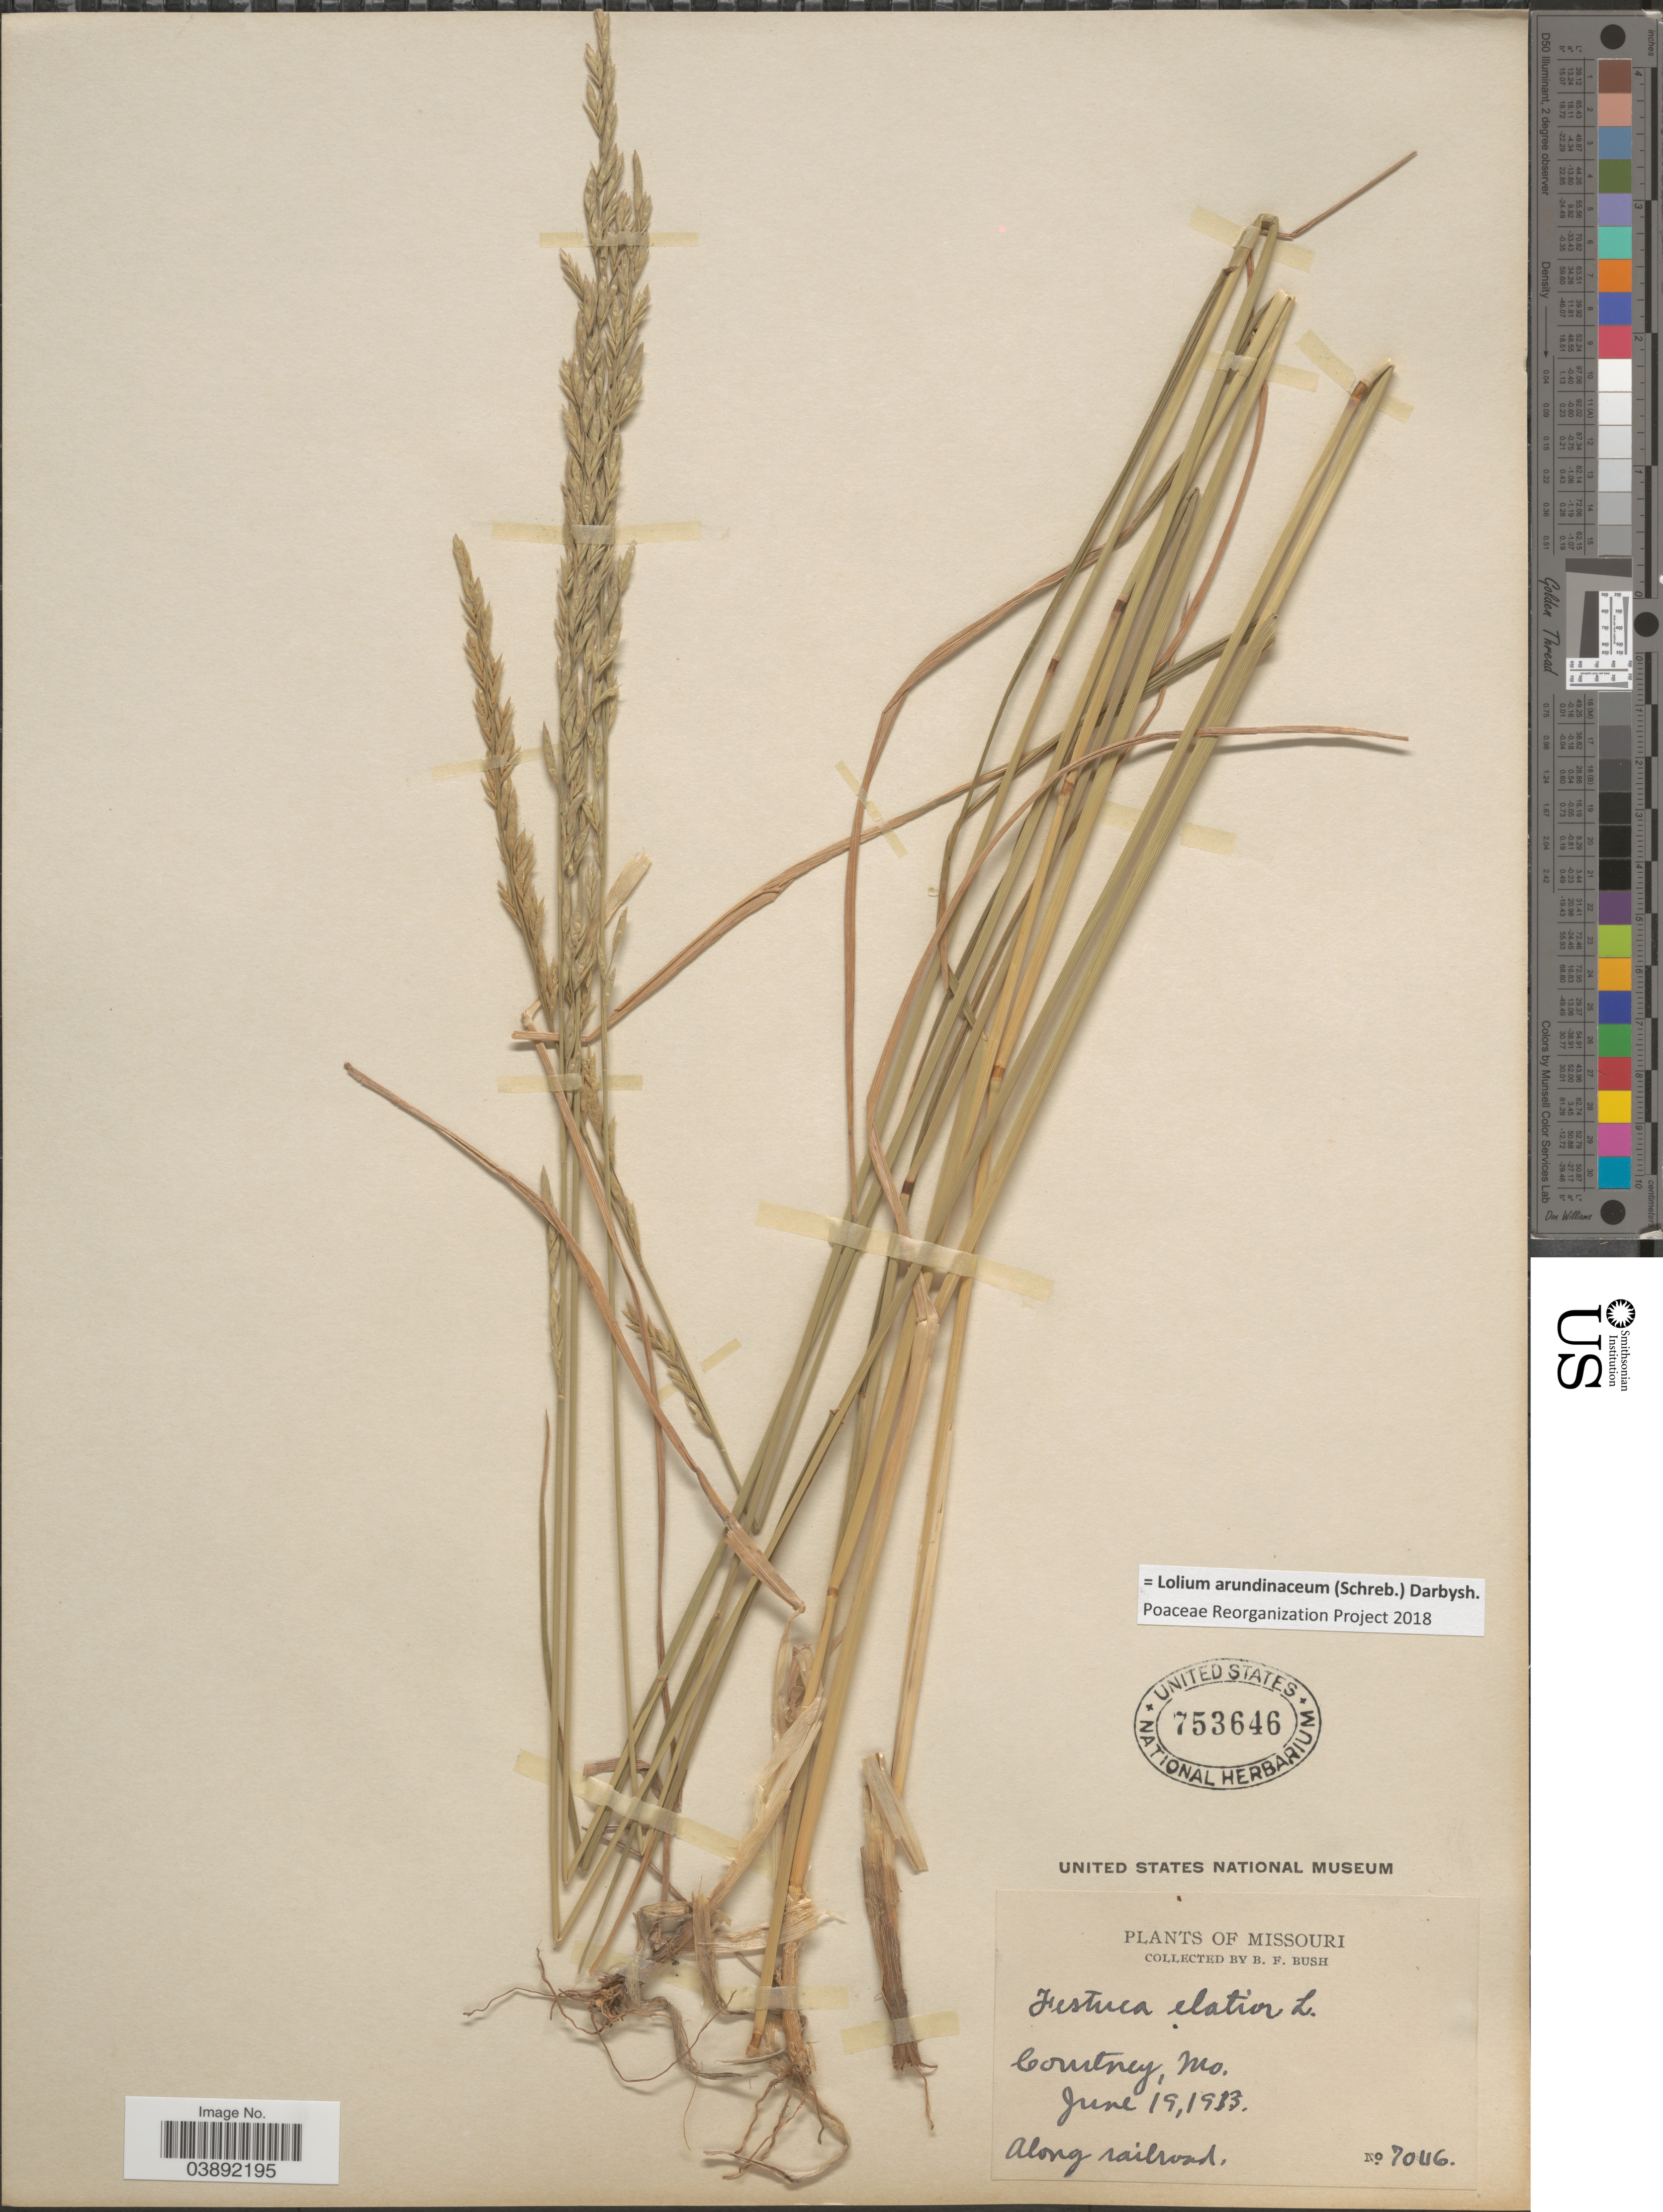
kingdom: Plantae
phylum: Tracheophyta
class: Liliopsida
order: Poales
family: Poaceae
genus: Lolium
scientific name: Lolium arundinaceum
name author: (Schreb.) Darbysh.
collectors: B. F. Bush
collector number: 70116*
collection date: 1913-06-19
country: United States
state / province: Missouri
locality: Courtney. Along railroad.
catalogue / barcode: US 753646